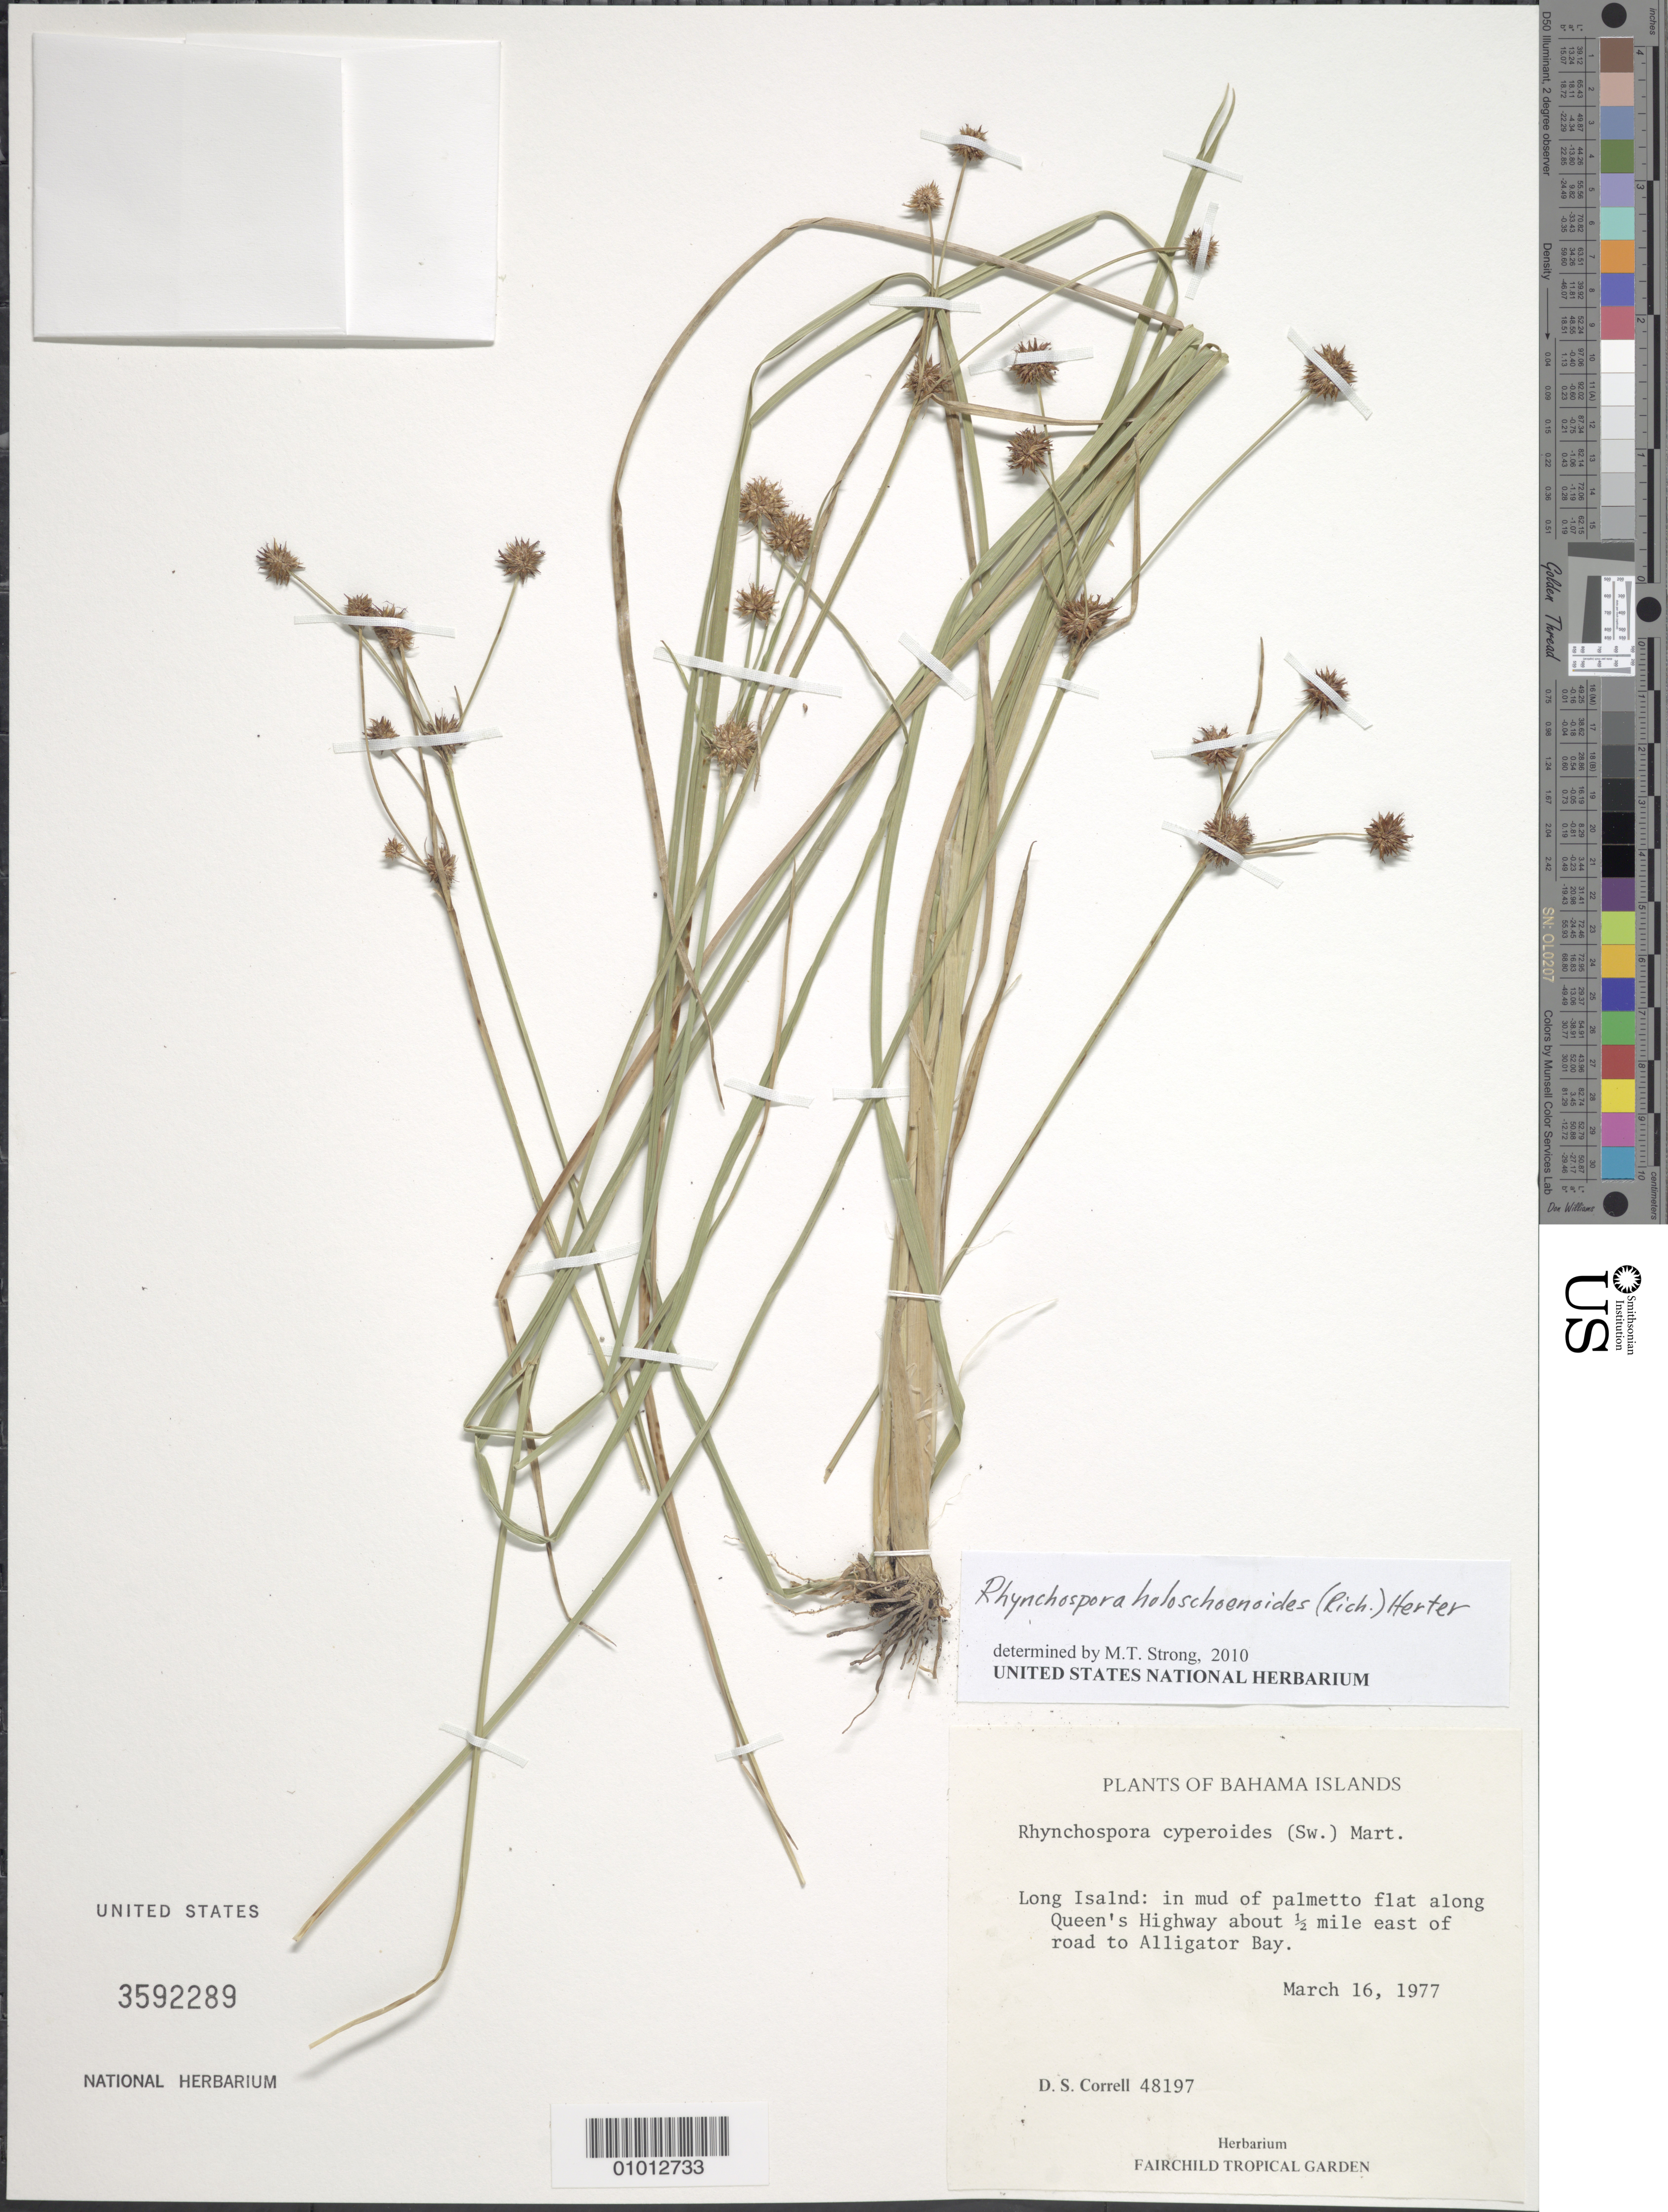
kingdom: Plantae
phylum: Tracheophyta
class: Liliopsida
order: Poales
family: Cyperaceae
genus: Rhynchospora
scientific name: Rhynchospora holoschoenoides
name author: (Rich.) Herter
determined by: Strong, M. T., (US), Smithsonian Institution - National Museum of Natural History (UNITED STATES)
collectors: D. S. Correll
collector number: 48197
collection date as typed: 16 Mar 1977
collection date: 1977-03-16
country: Bahamas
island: Long I.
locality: Along Queen's Highway, about 0.5 mile east of road to Alligator Bay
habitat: In mud of palmetto flat along highway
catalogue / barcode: US 3592289